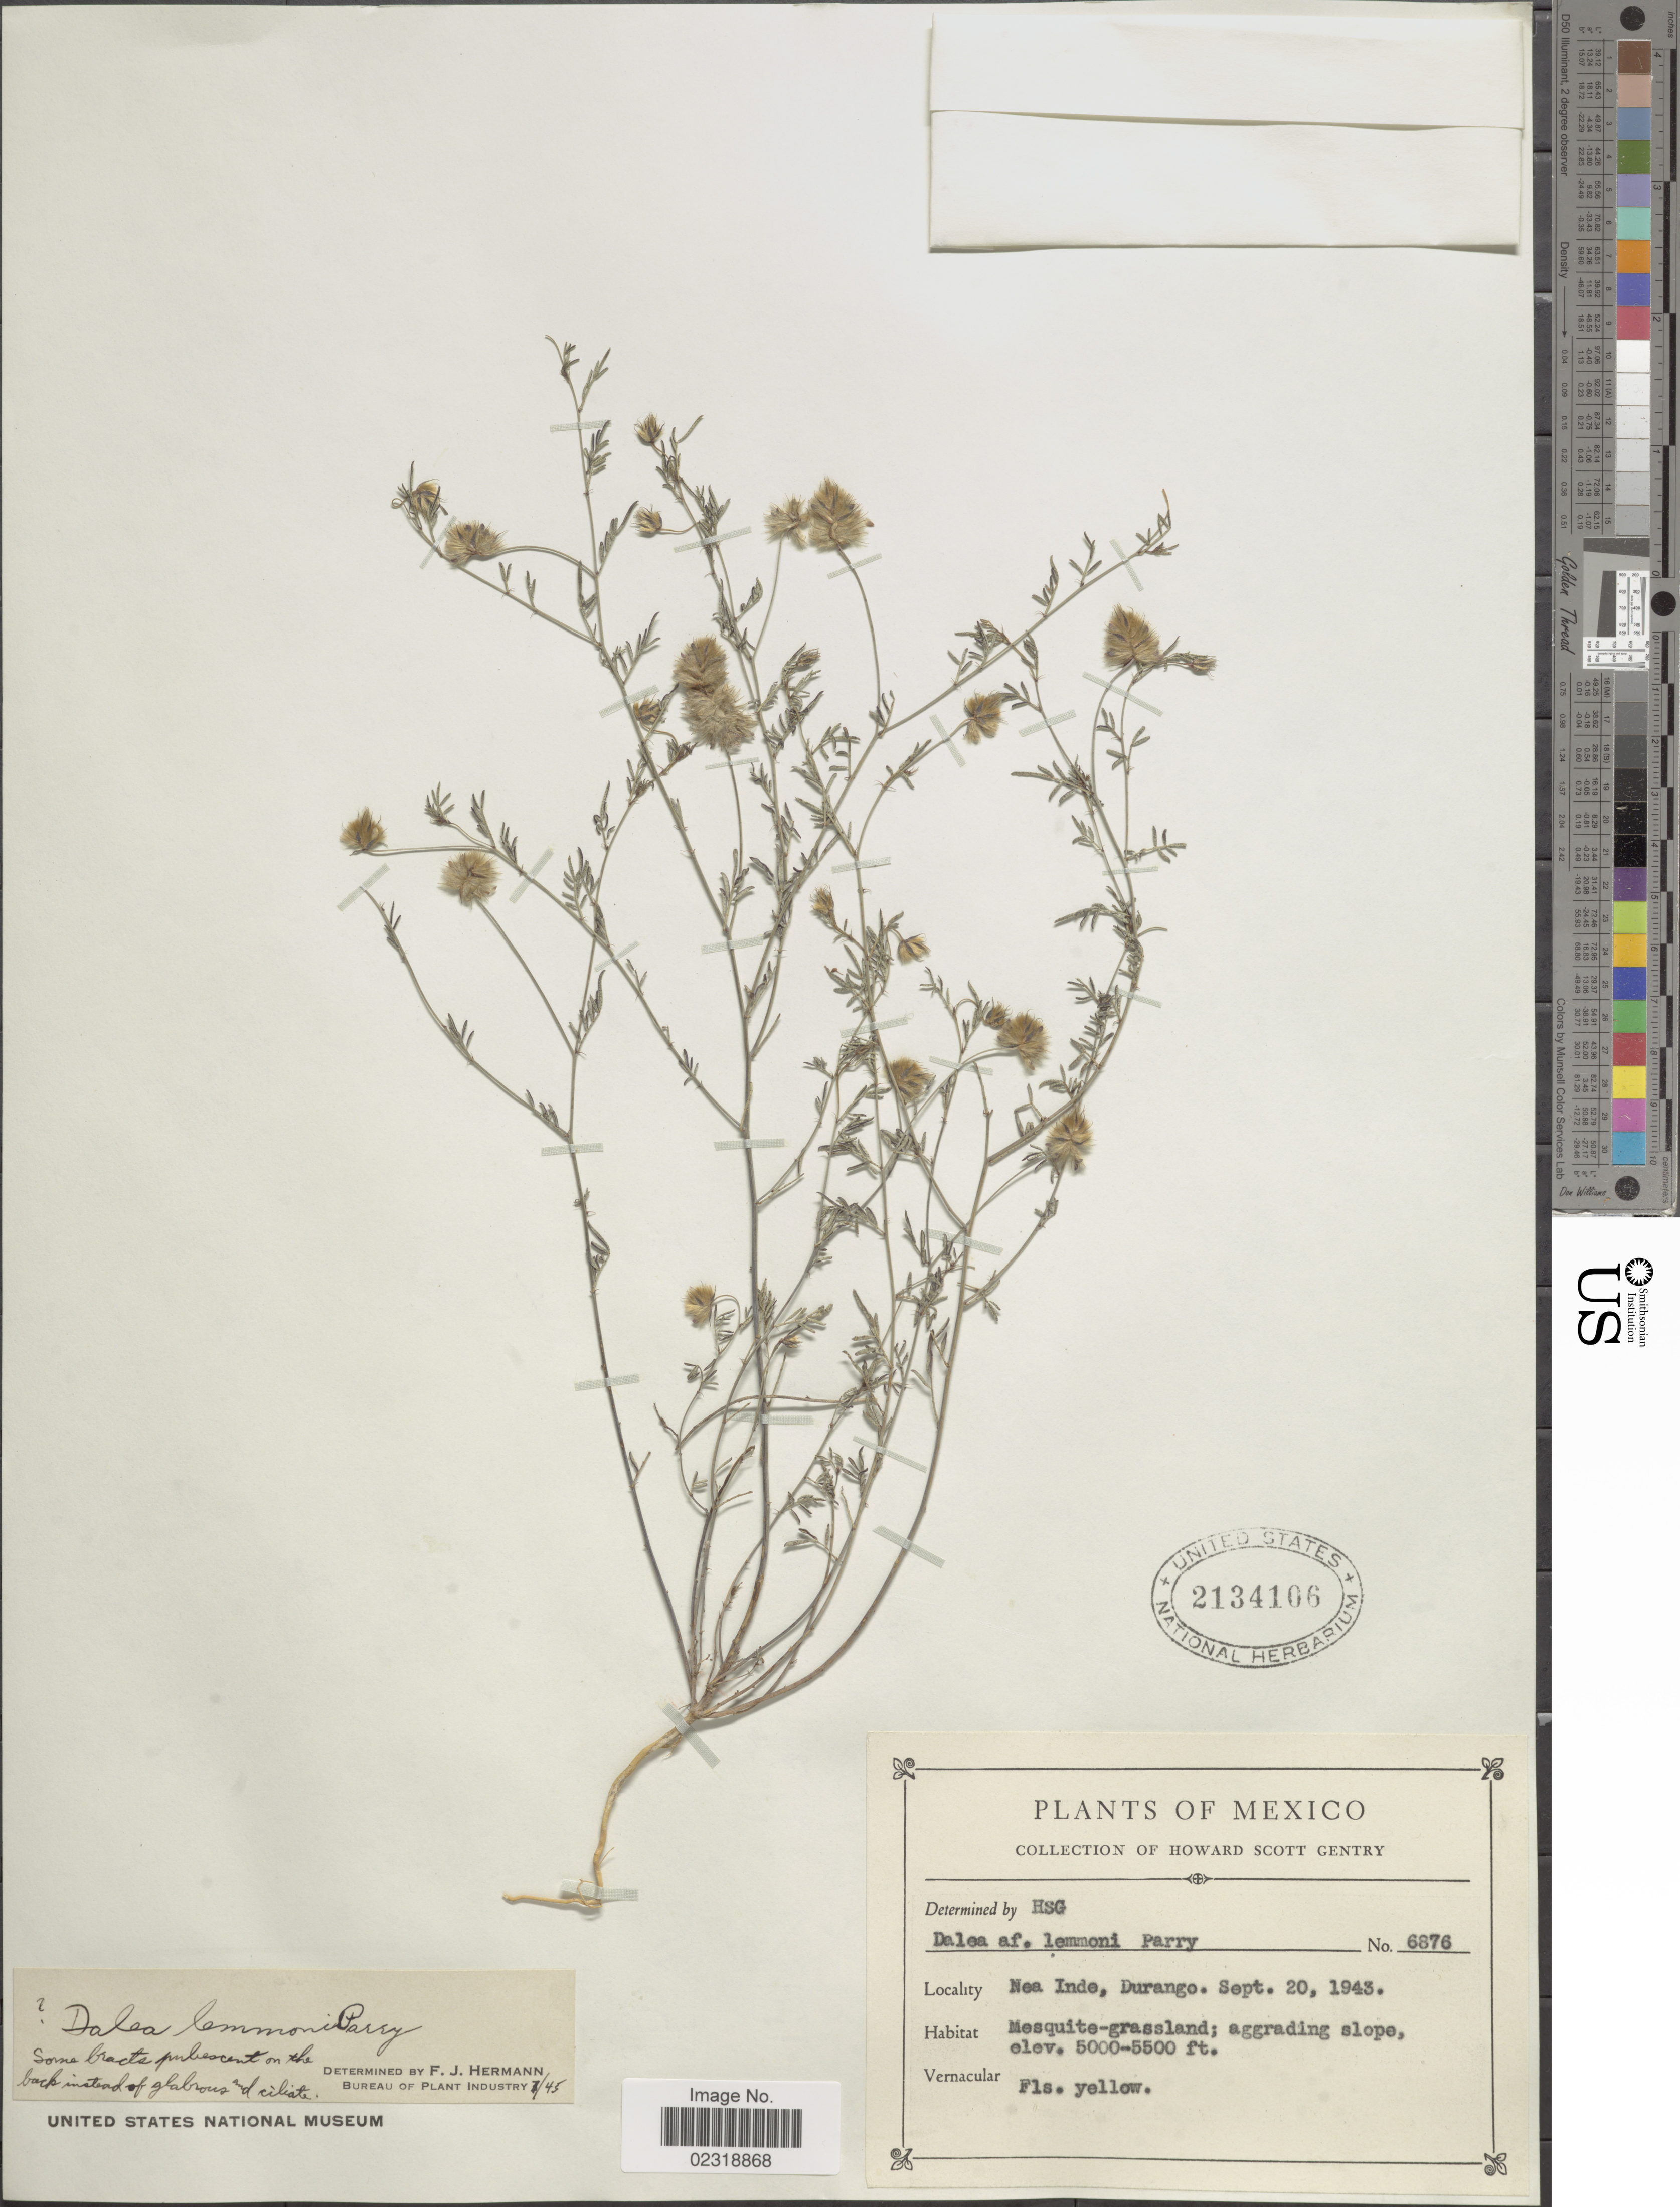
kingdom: Plantae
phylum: Tracheophyta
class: Magnoliopsida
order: Fabales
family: Fabaceae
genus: Dalea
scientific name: Dalea brachystachys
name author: A. Gray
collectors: H. S. Gentry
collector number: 6876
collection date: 1943-09-20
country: Mexico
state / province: Durango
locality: Nea Inde.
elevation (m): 1524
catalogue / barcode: US 2134106